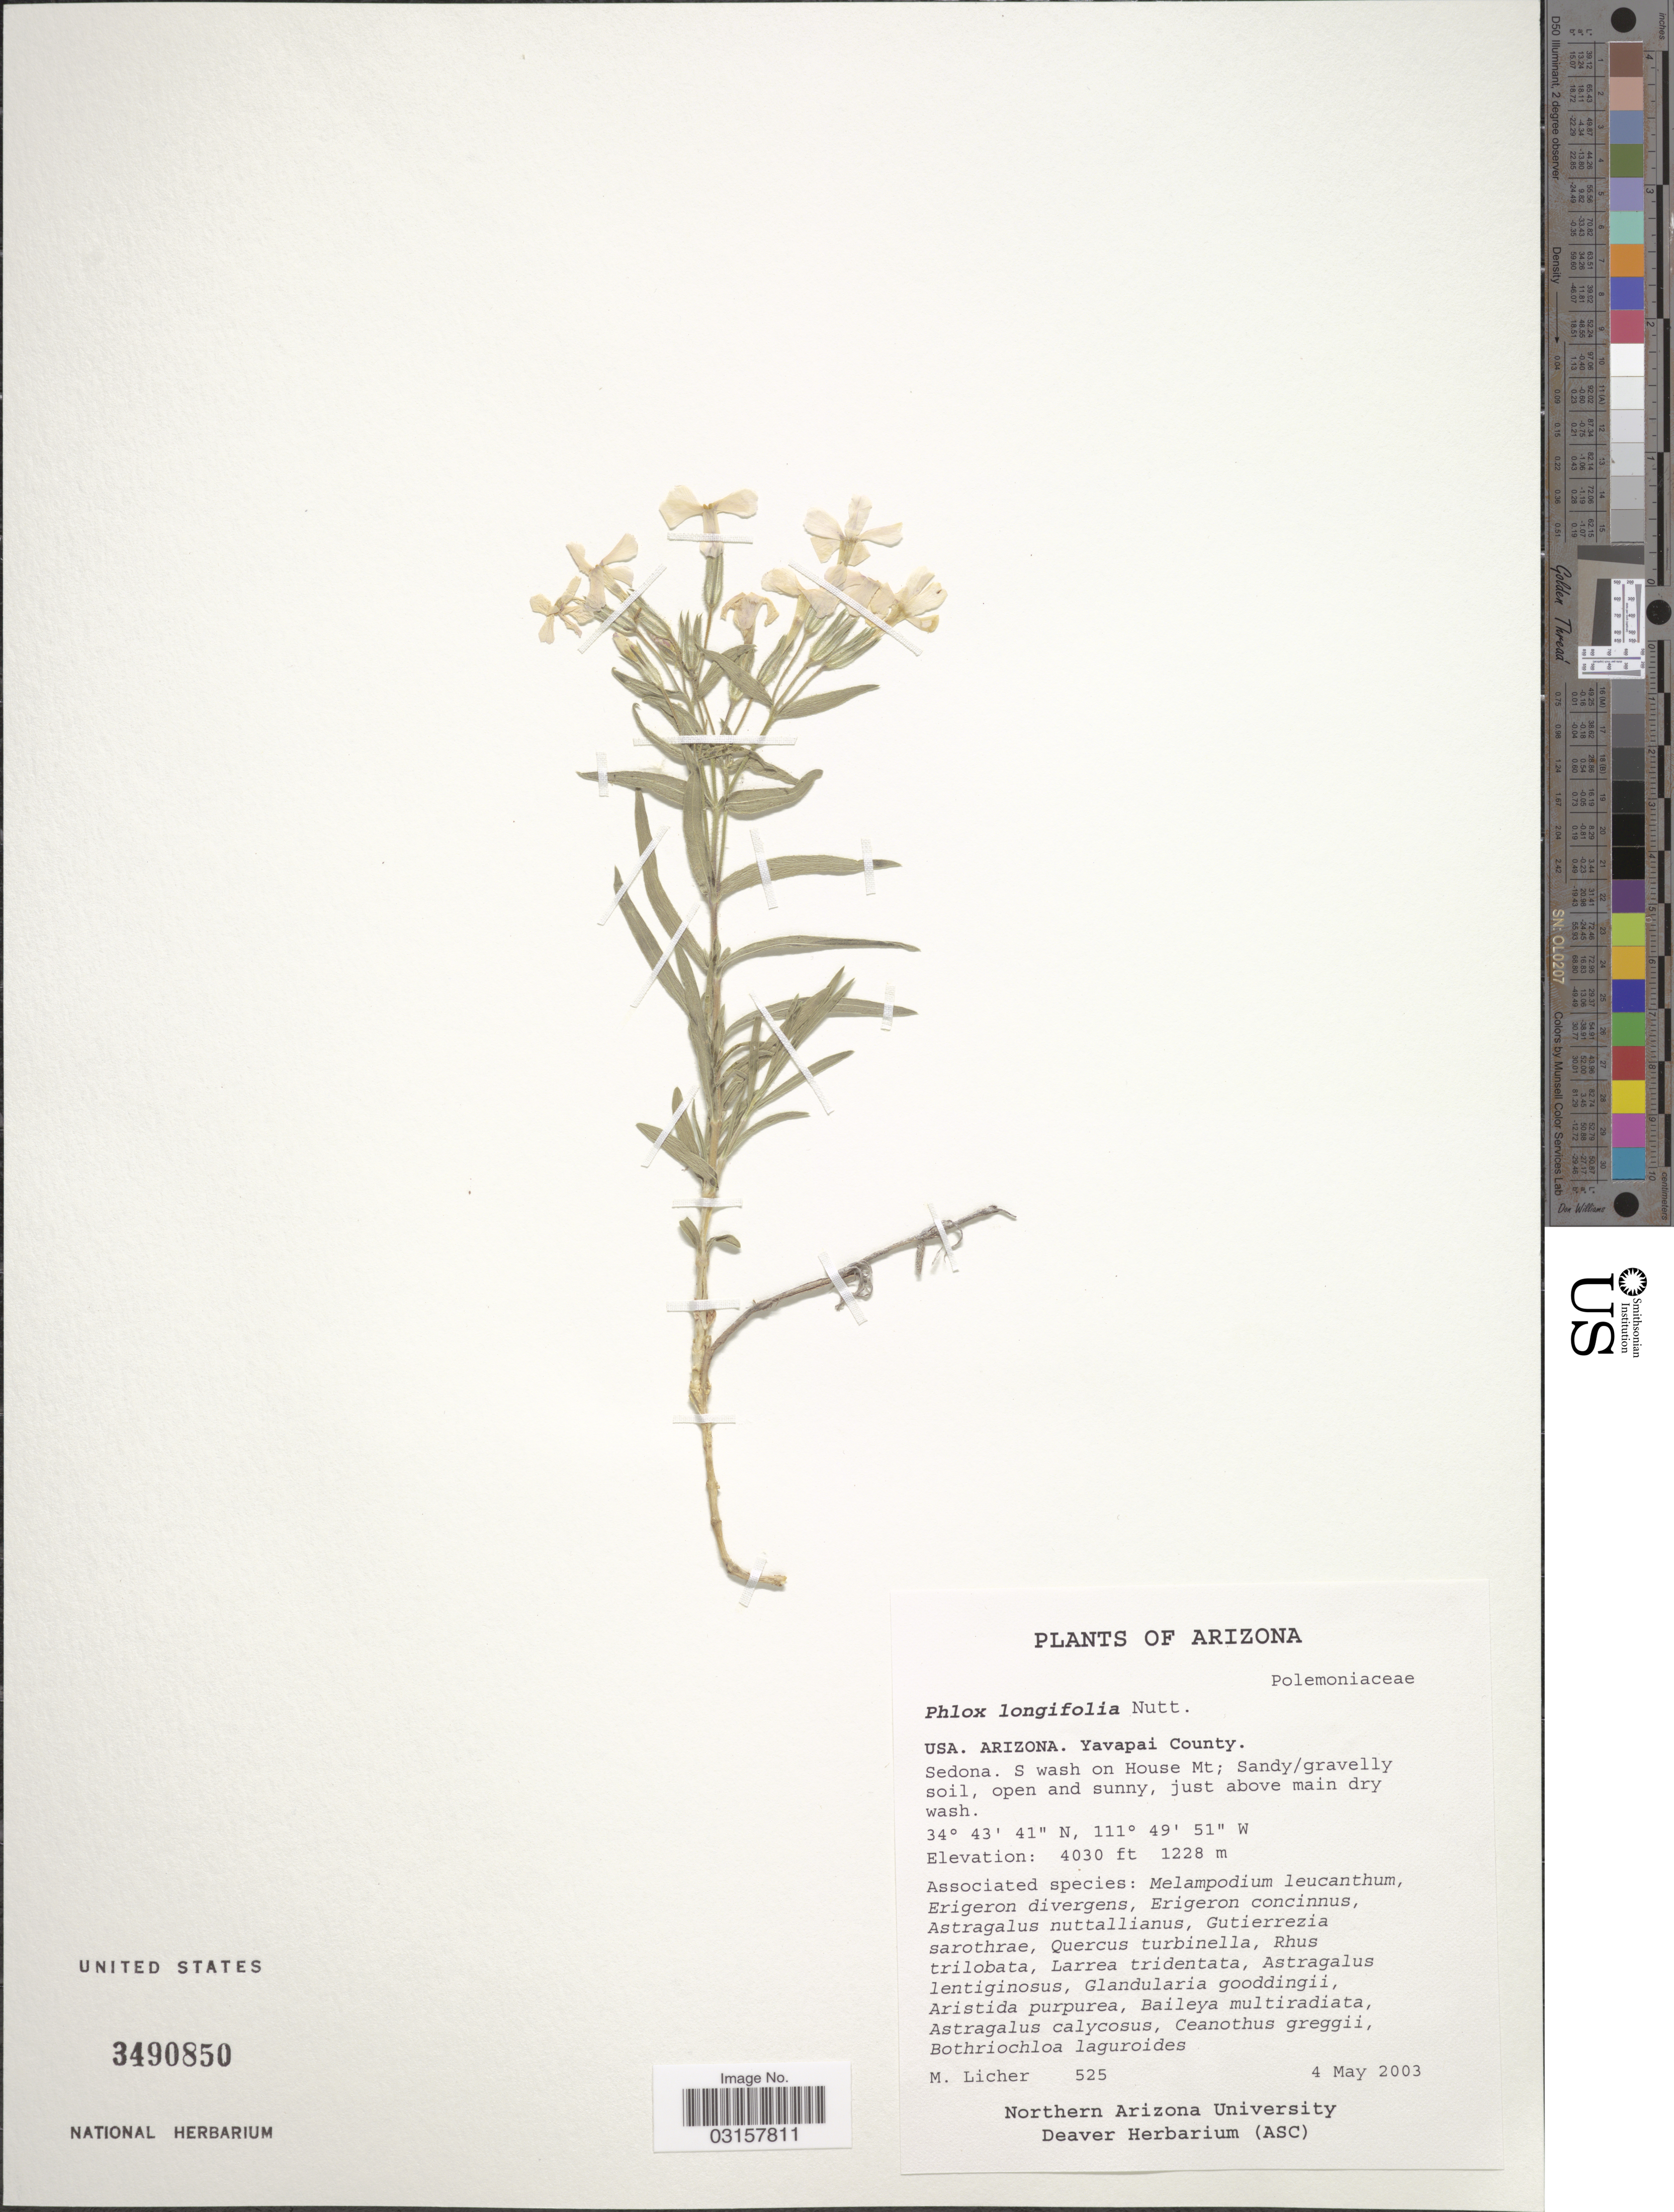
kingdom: Plantae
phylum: Tracheophyta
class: Magnoliopsida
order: Ericales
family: Polemoniaceae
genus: Phlox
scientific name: Phlox longifolia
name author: Nutt.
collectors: M. Licher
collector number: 525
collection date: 2003-05-04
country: United States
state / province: Arizona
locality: Yavapai County. Sedona. S wash on House Mt.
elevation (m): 1228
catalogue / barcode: US 3490850